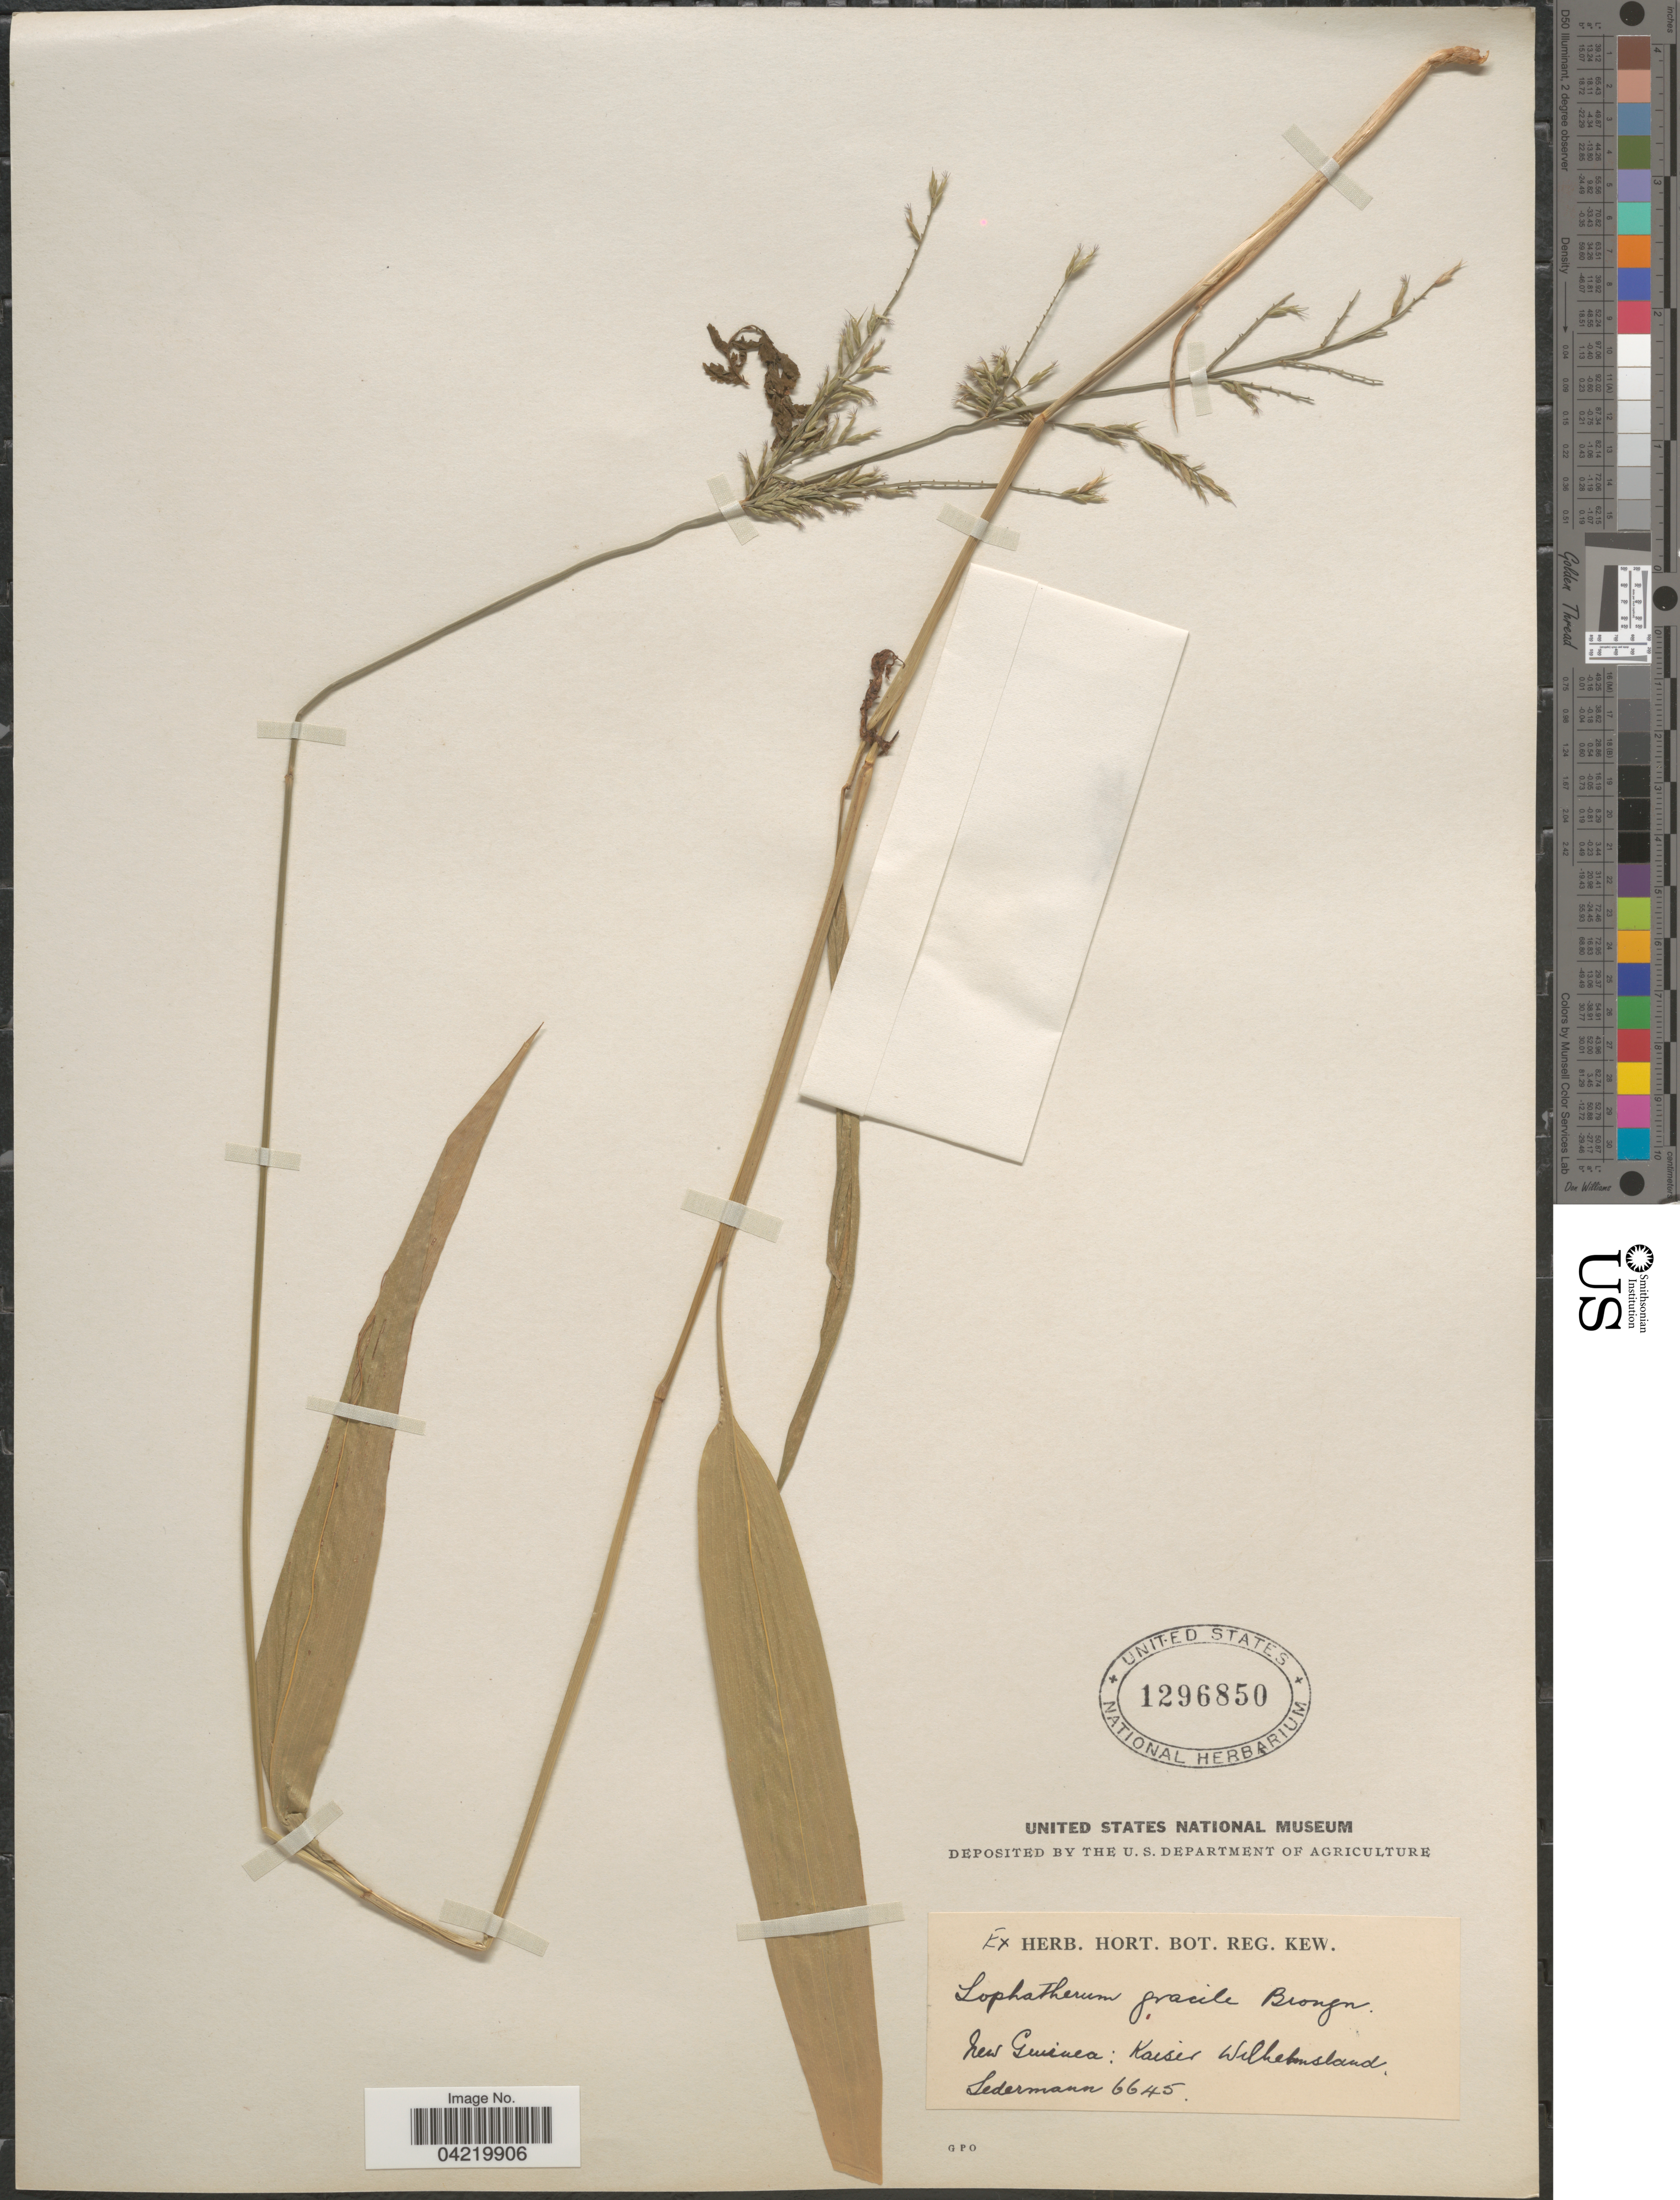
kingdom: Plantae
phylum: Tracheophyta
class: Liliopsida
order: Poales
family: Poaceae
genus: Lophatherum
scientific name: Lophatherum gracile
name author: Brongn.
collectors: -. Ledermann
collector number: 6645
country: Papua New Guinea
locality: Kaiser Wilhelmsland.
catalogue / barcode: US 1296850